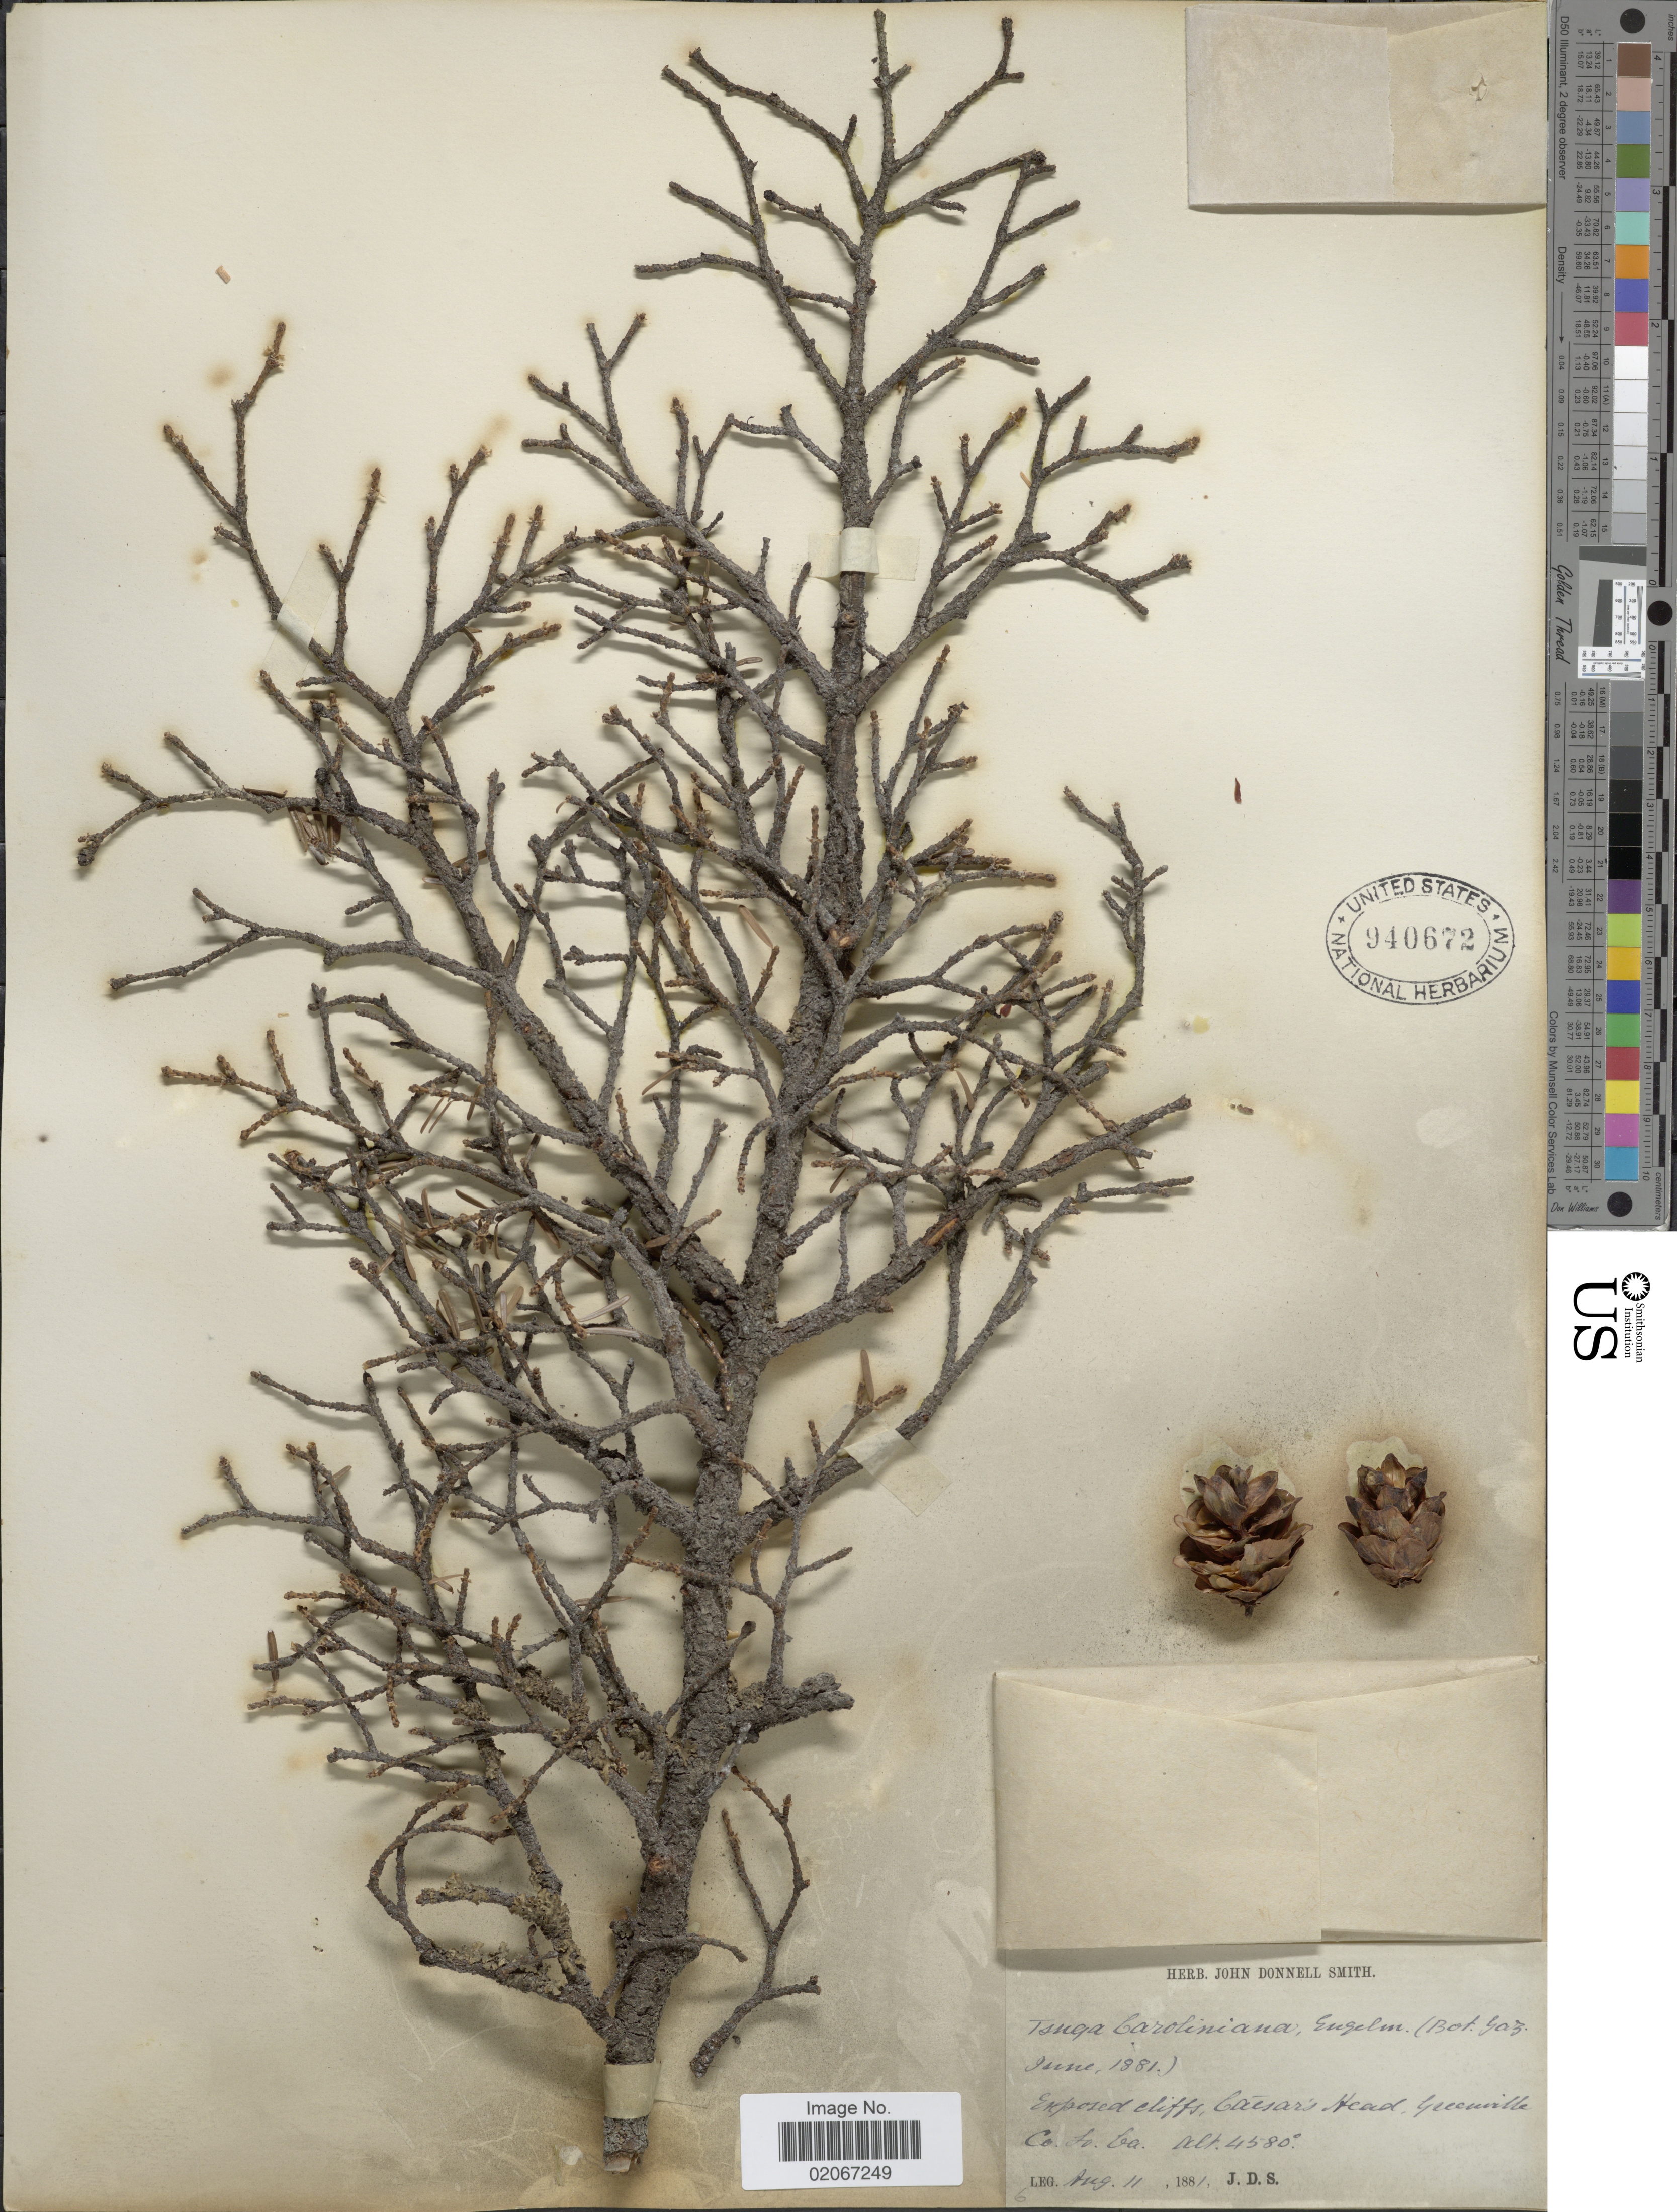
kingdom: Plantae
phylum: Tracheophyta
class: Pinopsida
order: Pinales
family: Pinaceae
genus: Tsuga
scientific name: Tsuga caroliniana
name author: Engelm.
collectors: J. Donnell Smith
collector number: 6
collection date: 1881-08-11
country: United States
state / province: South Carolina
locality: Exposed cliffs, Ceasar's Head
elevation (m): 1396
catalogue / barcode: US 940672